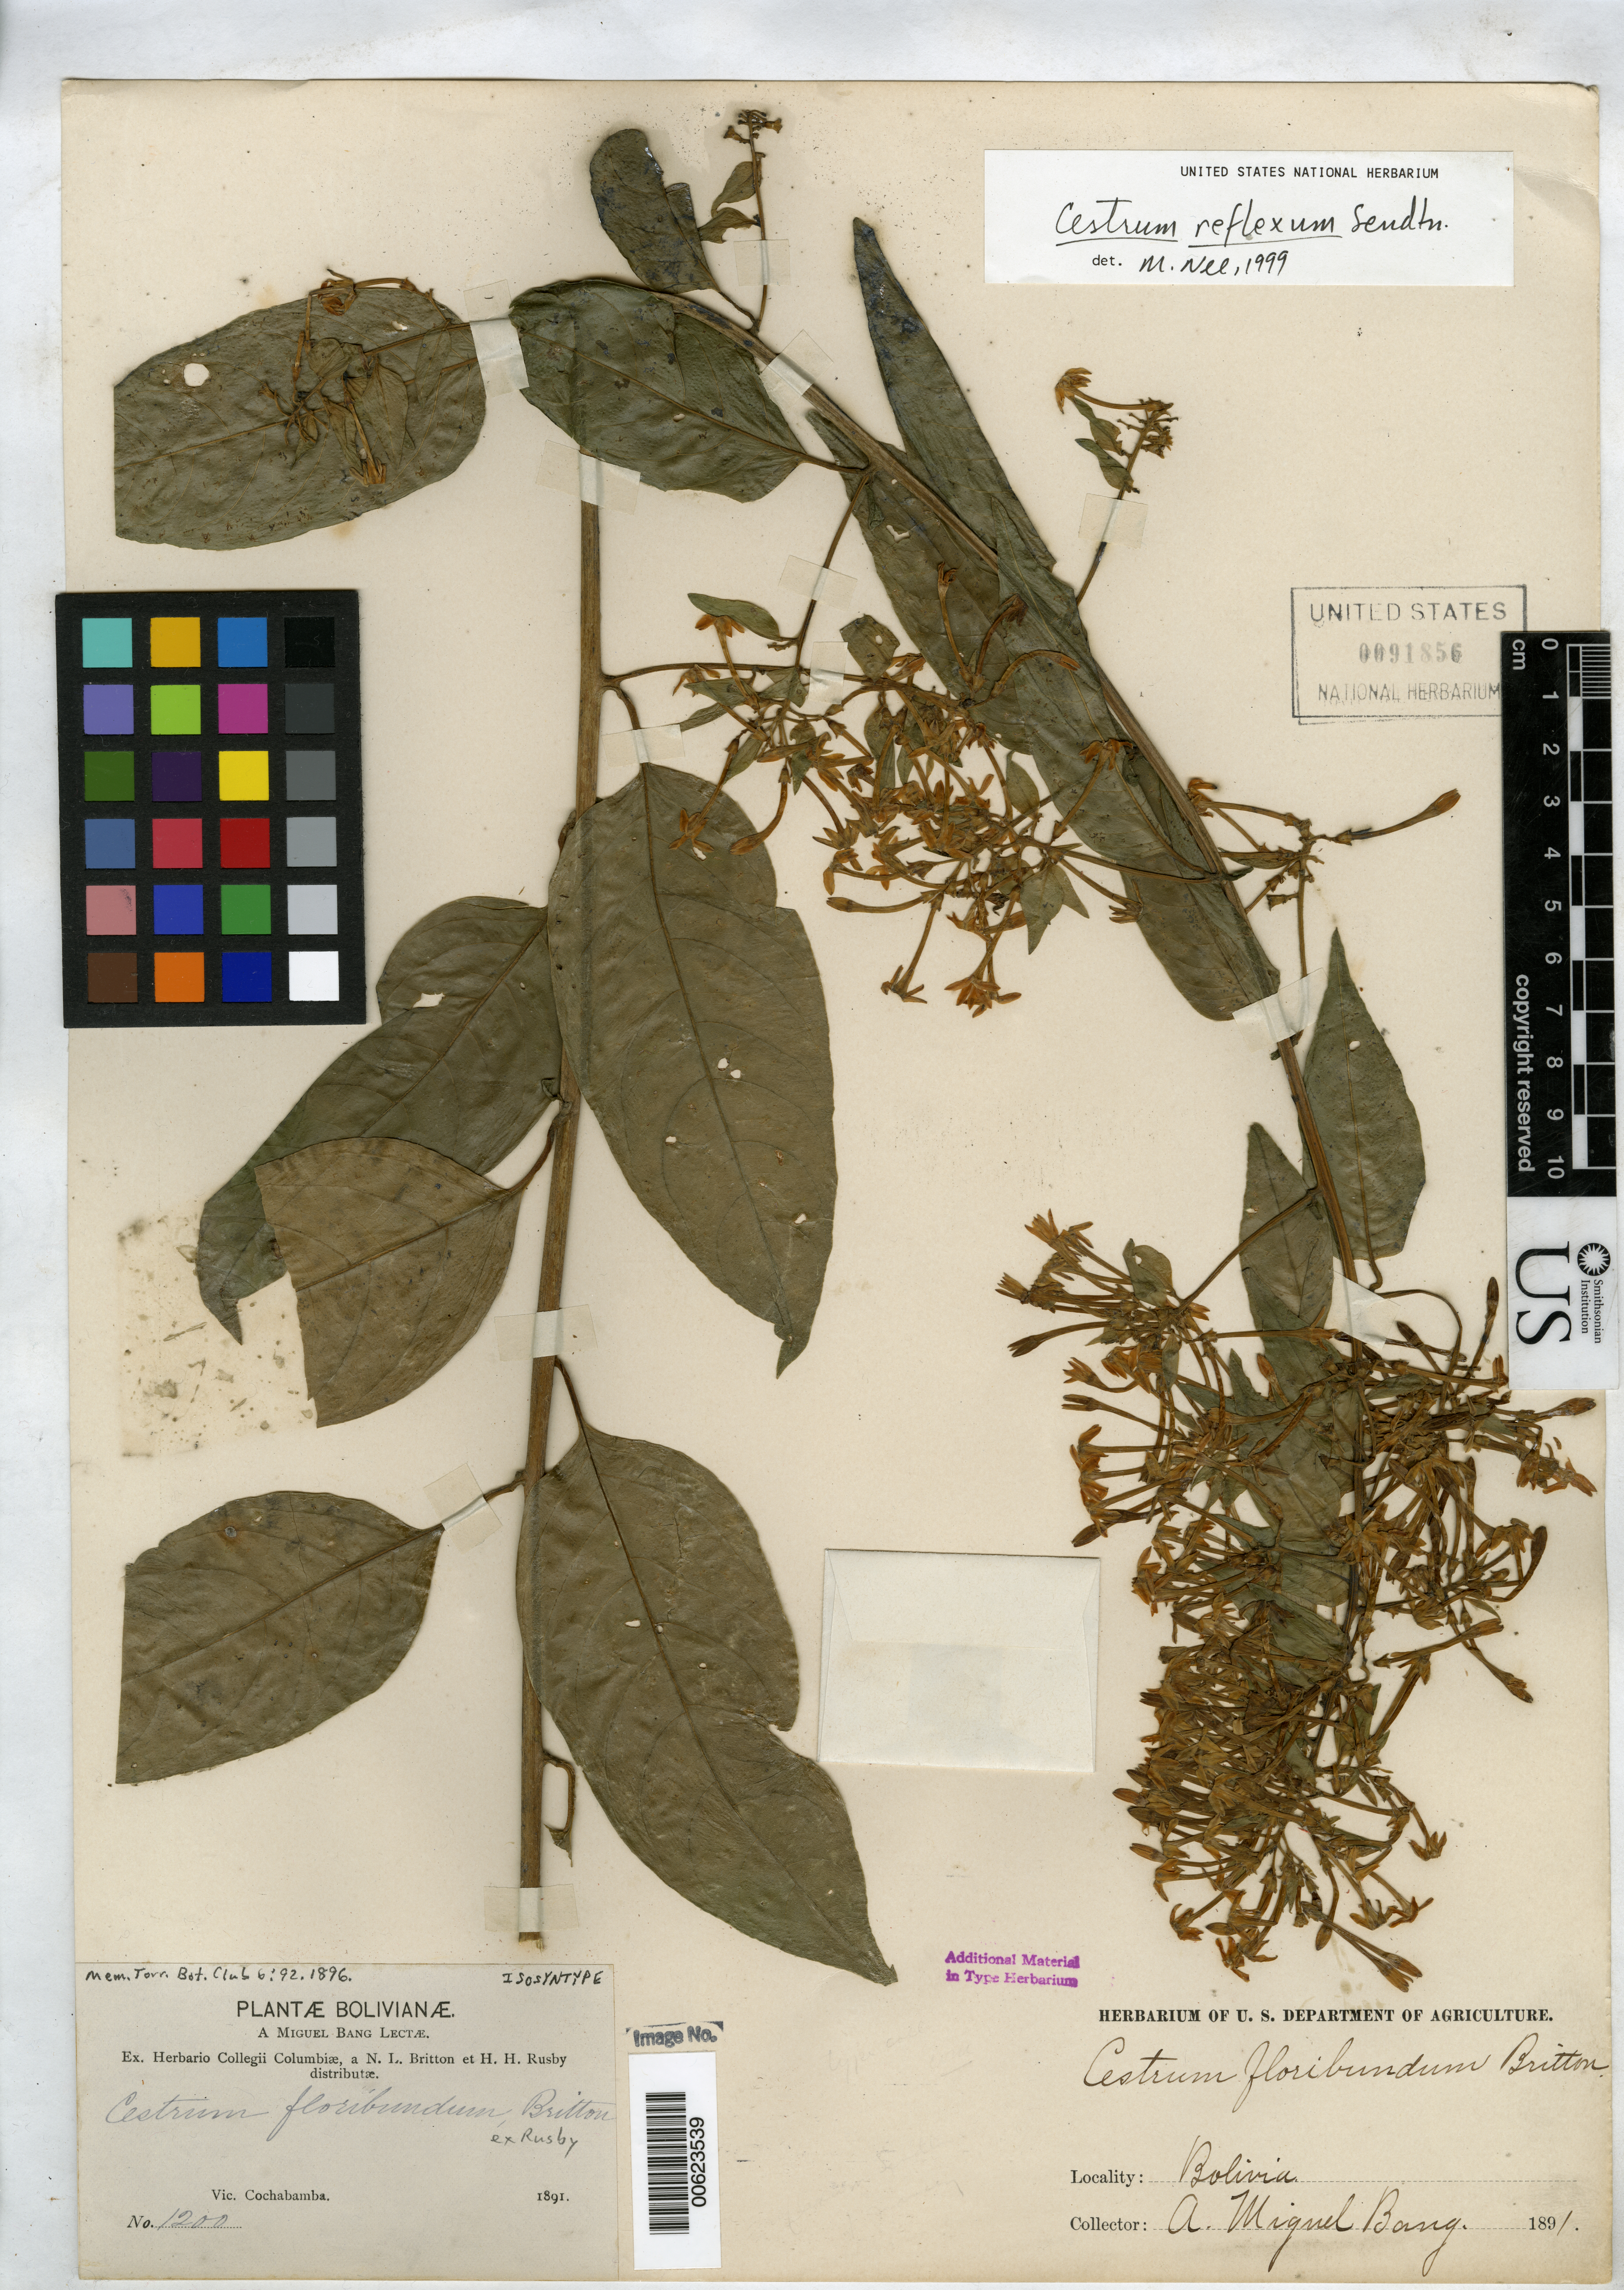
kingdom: Plantae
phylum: Tracheophyta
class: Magnoliopsida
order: Solanales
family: Solanaceae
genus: Cestrum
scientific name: Cestrum floribundum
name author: Britton ex Rusby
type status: Isosyntype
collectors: M. Bang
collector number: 1200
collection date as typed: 1891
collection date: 1891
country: Bolivia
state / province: Cochabamba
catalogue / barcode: US 91856